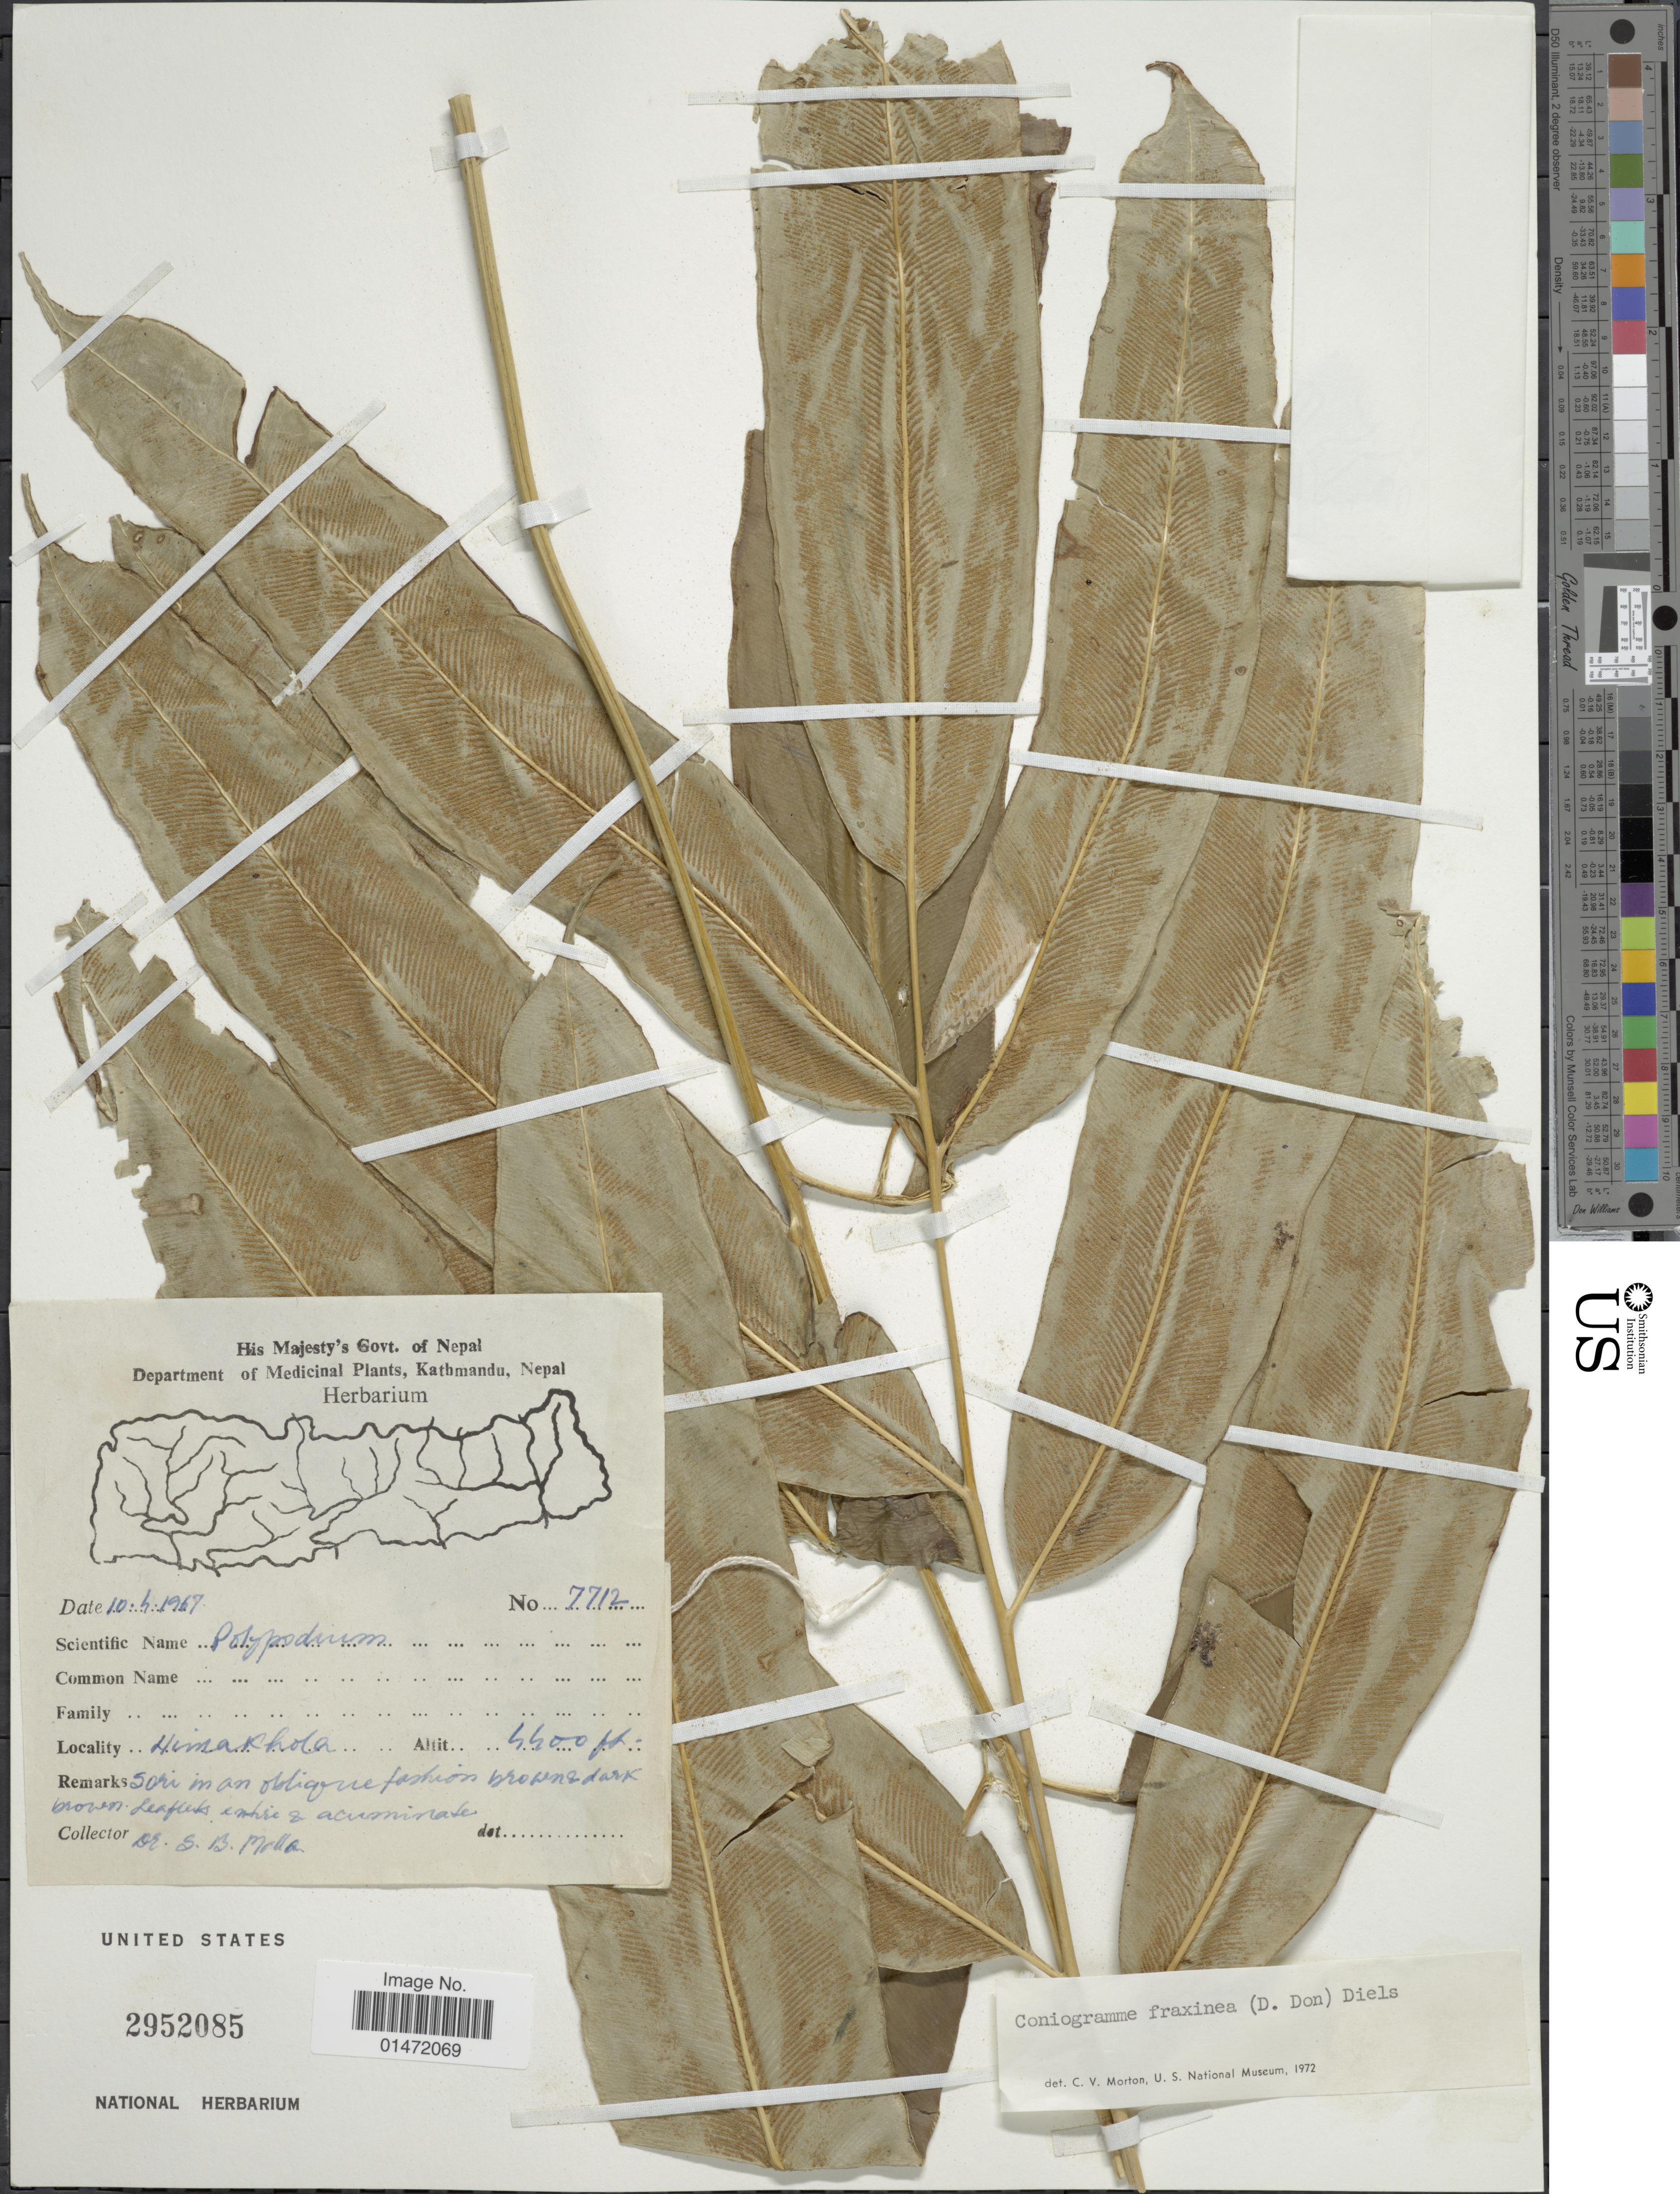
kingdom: Plantae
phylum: Tracheophyta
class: Polypodiopsida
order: Polypodiales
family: Pteridaceae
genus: Coniogramme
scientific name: Coniogramme fraxinea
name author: (D. Don) Diels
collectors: S. Malla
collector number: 7712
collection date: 1967-04-10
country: Nepal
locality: Department of Medicinal Plants, Kathmandu. Himakhola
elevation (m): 1341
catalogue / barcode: US 2952085